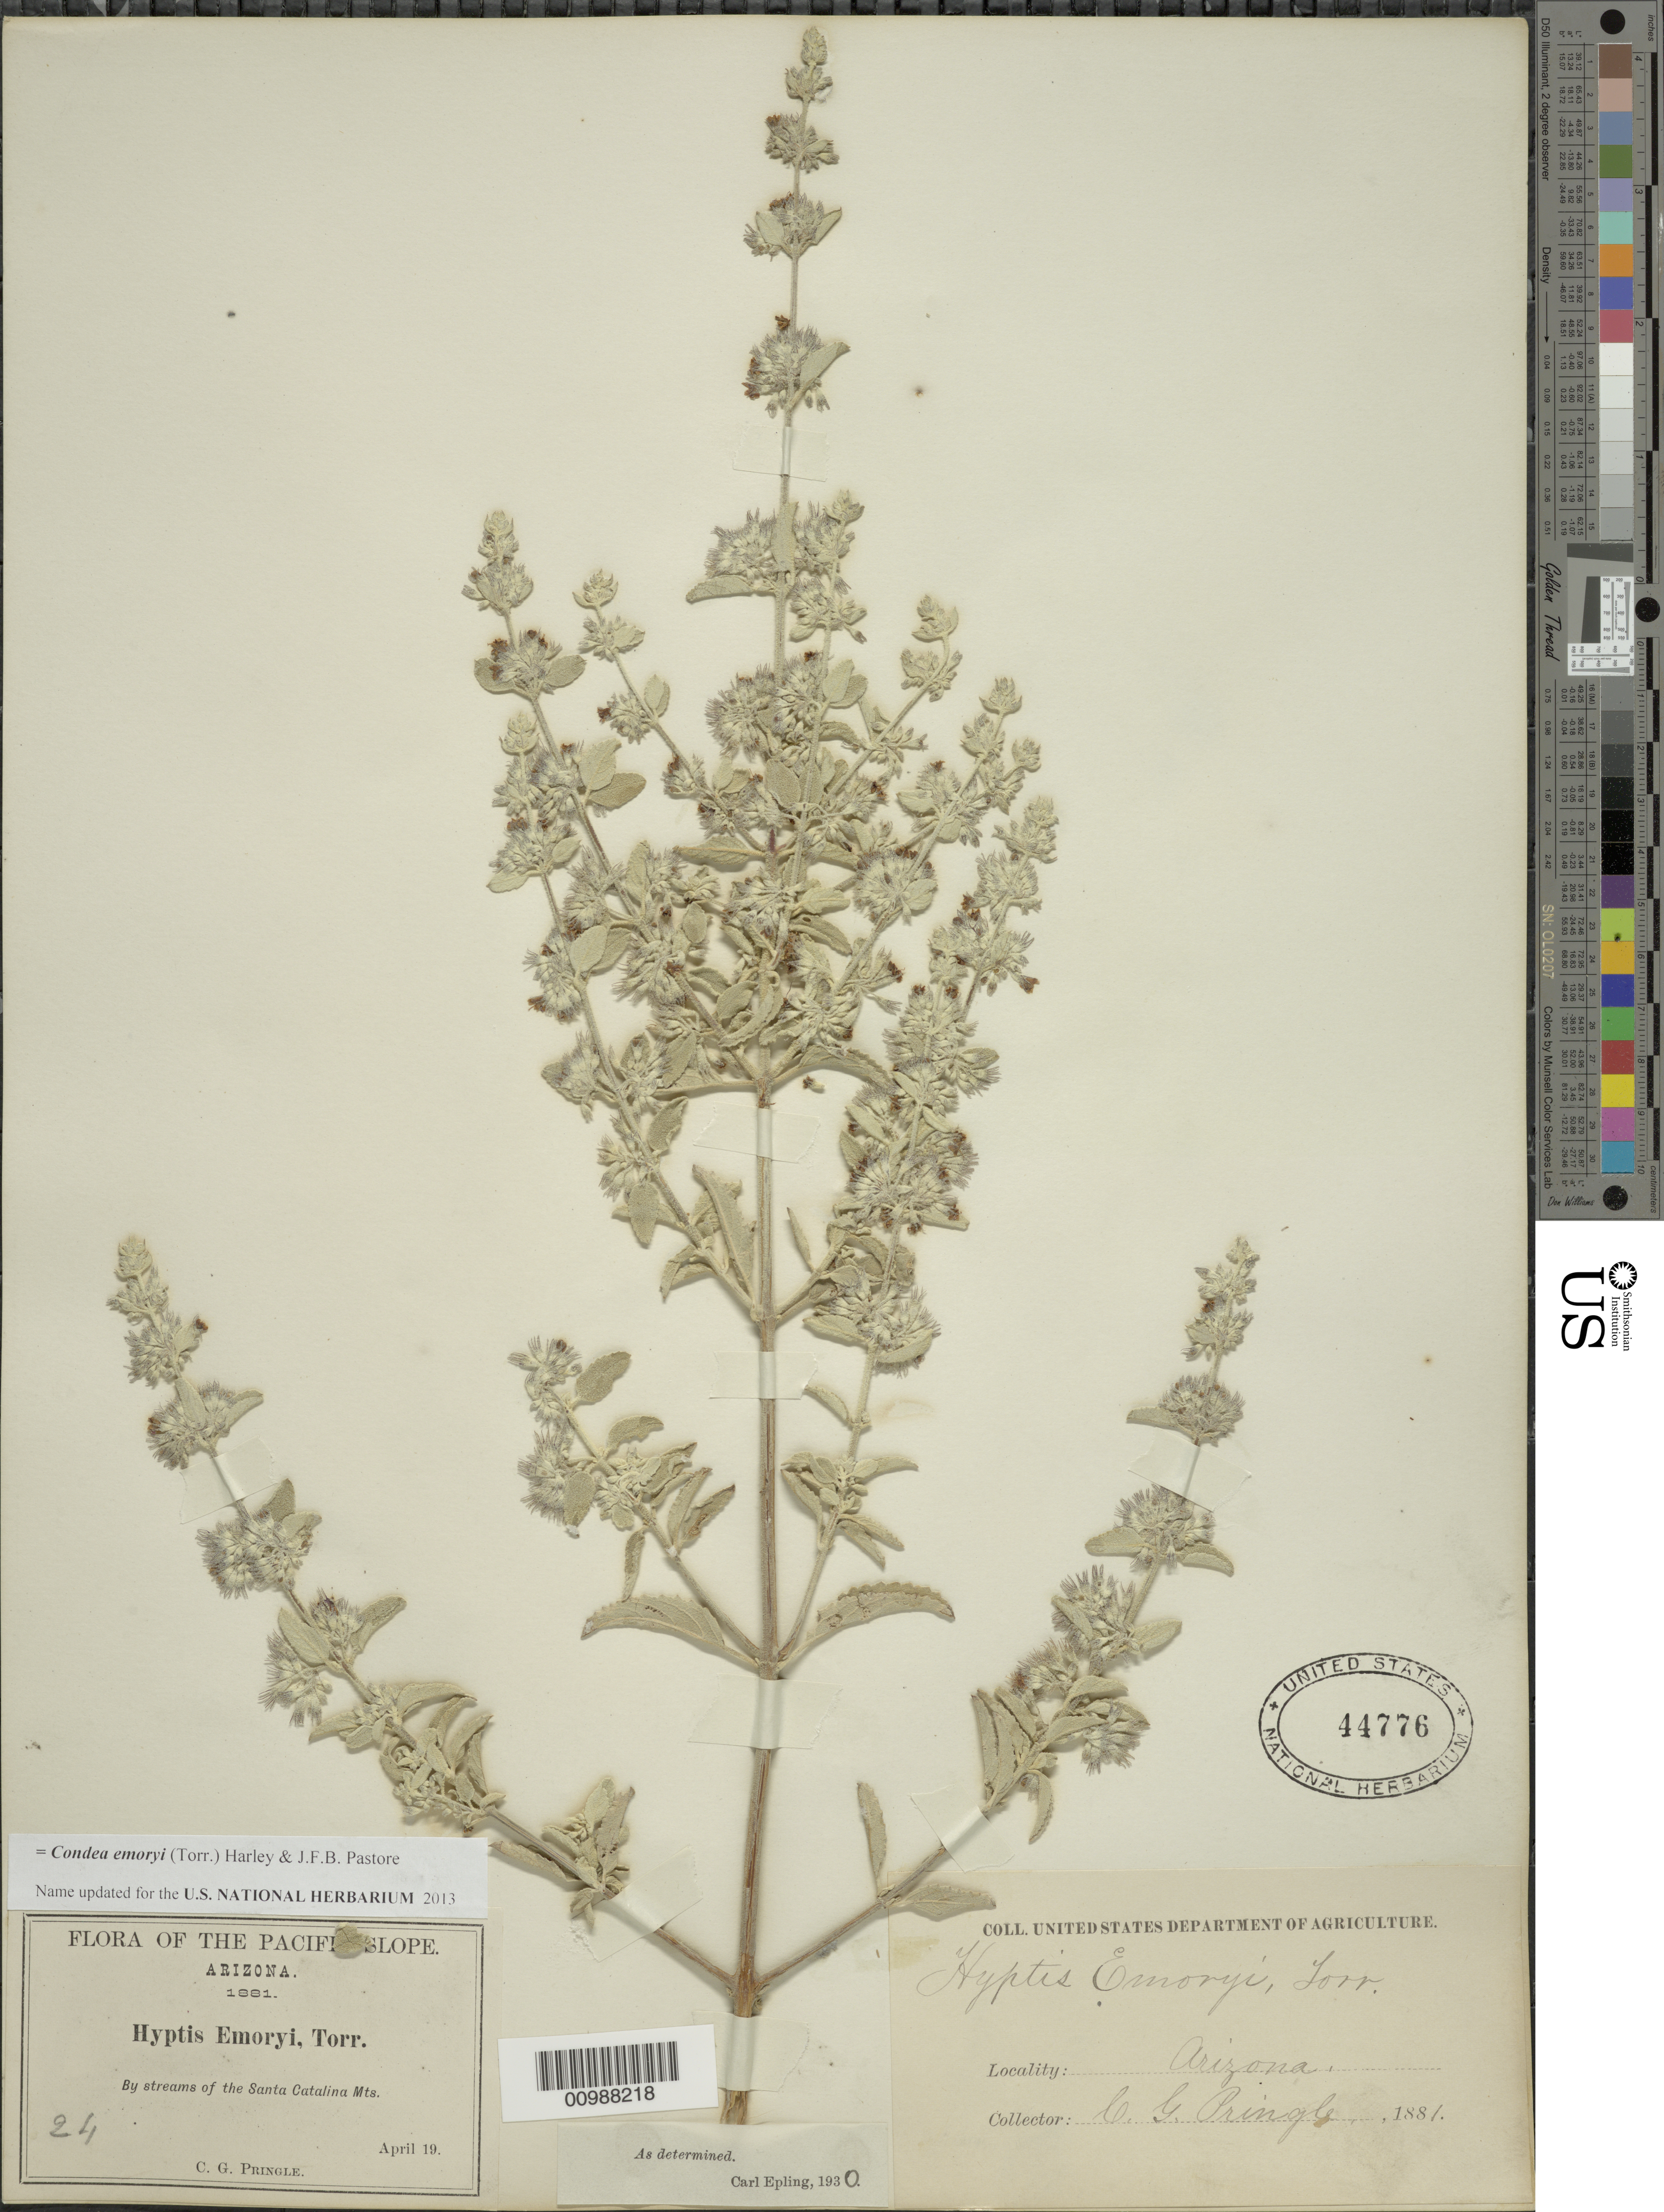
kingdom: Plantae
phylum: Tracheophyta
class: Magnoliopsida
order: Lamiales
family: Lamiaceae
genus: Condea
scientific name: Condea emoryi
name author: (Torr.) Harley & J.F.B. Pastore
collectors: C. G. Pringle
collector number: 24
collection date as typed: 19 Apr 1881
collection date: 1881-04-19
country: United States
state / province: Arizona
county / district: Pima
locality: By streams of the Santa Catalina Mountains.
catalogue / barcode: US 44776